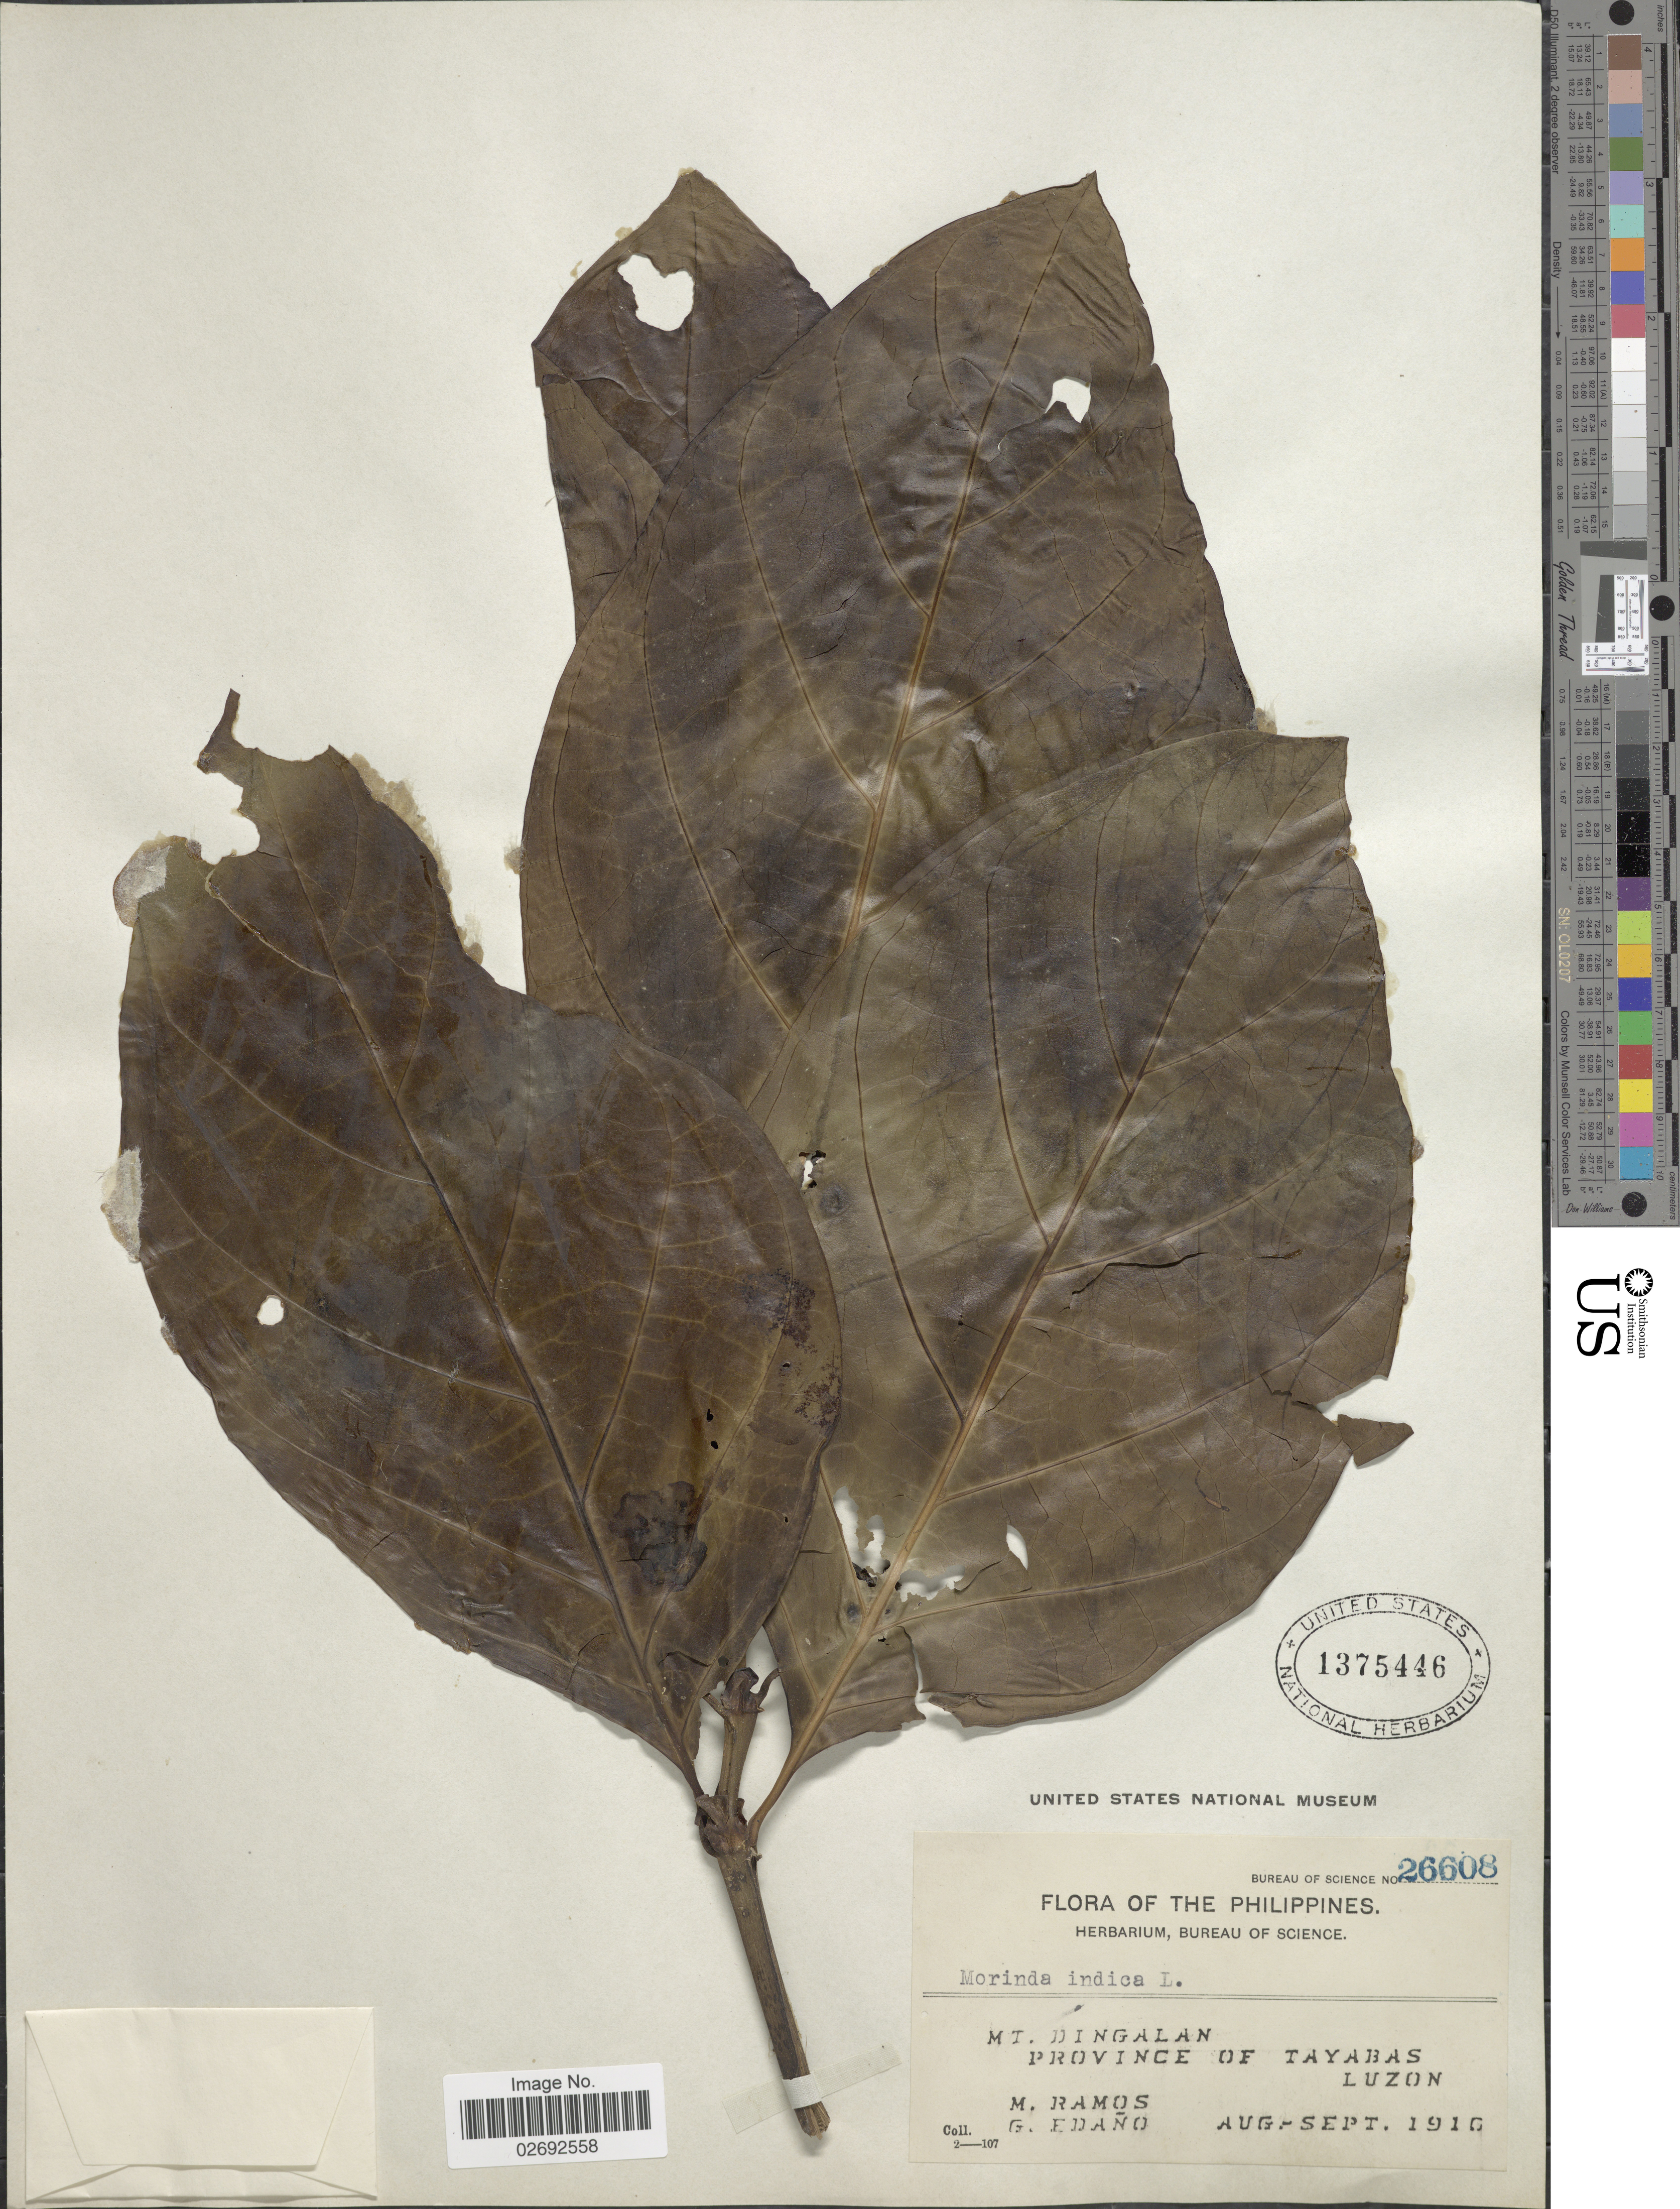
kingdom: Plantae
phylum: Tracheophyta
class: Magnoliopsida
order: Gentianales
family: Rubiaceae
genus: Morinda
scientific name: Morinda citrifolia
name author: L.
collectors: M. Ramos & G. Edaño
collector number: Bureau Of Science 26608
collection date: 1910-08/1910-09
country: Philippines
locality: Mt. Dingalan, Province of Tayabas, Luzon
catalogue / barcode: US 1375446